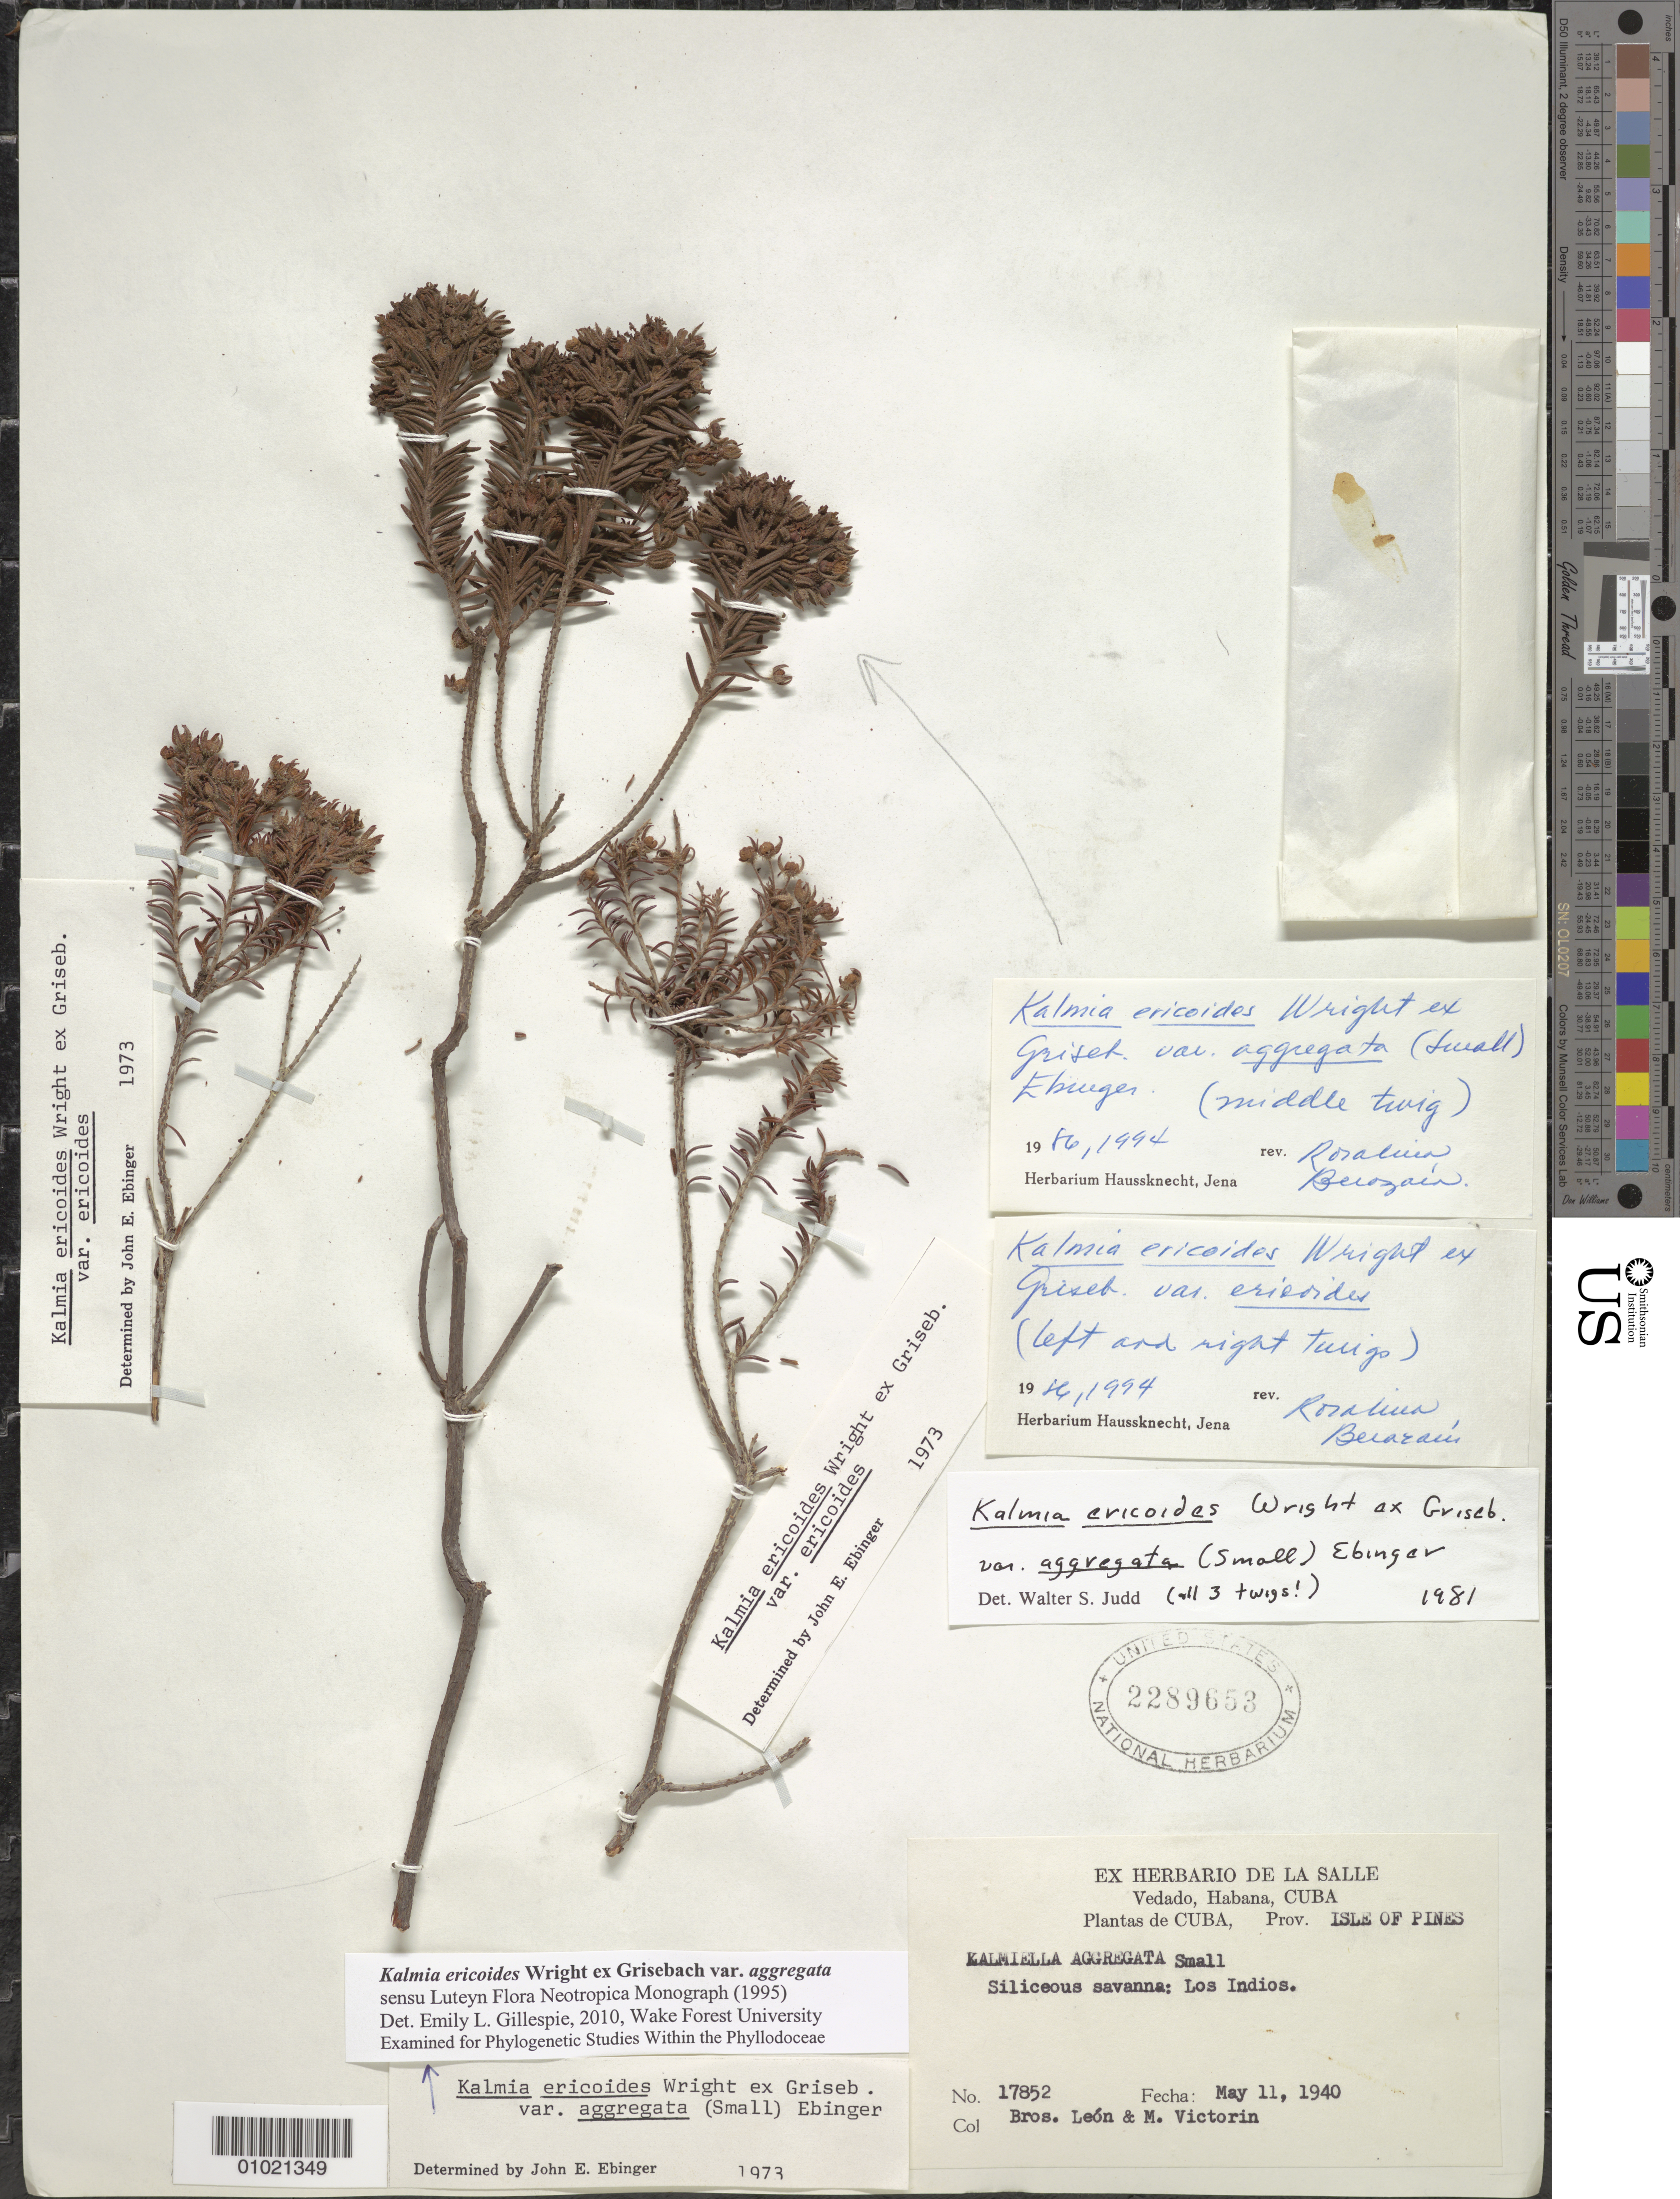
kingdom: Plantae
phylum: Tracheophyta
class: Magnoliopsida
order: Ericales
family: Ericaceae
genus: Kalmia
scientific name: Kalmia ericoides var. aggregata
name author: (Small) Ebinger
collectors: Bro. León & F. Victorin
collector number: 17852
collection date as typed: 11 May 1940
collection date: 1940-05-11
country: Cuba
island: Isla de la Juventud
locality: Siliceous savanna: Los Indios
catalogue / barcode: US 2289653